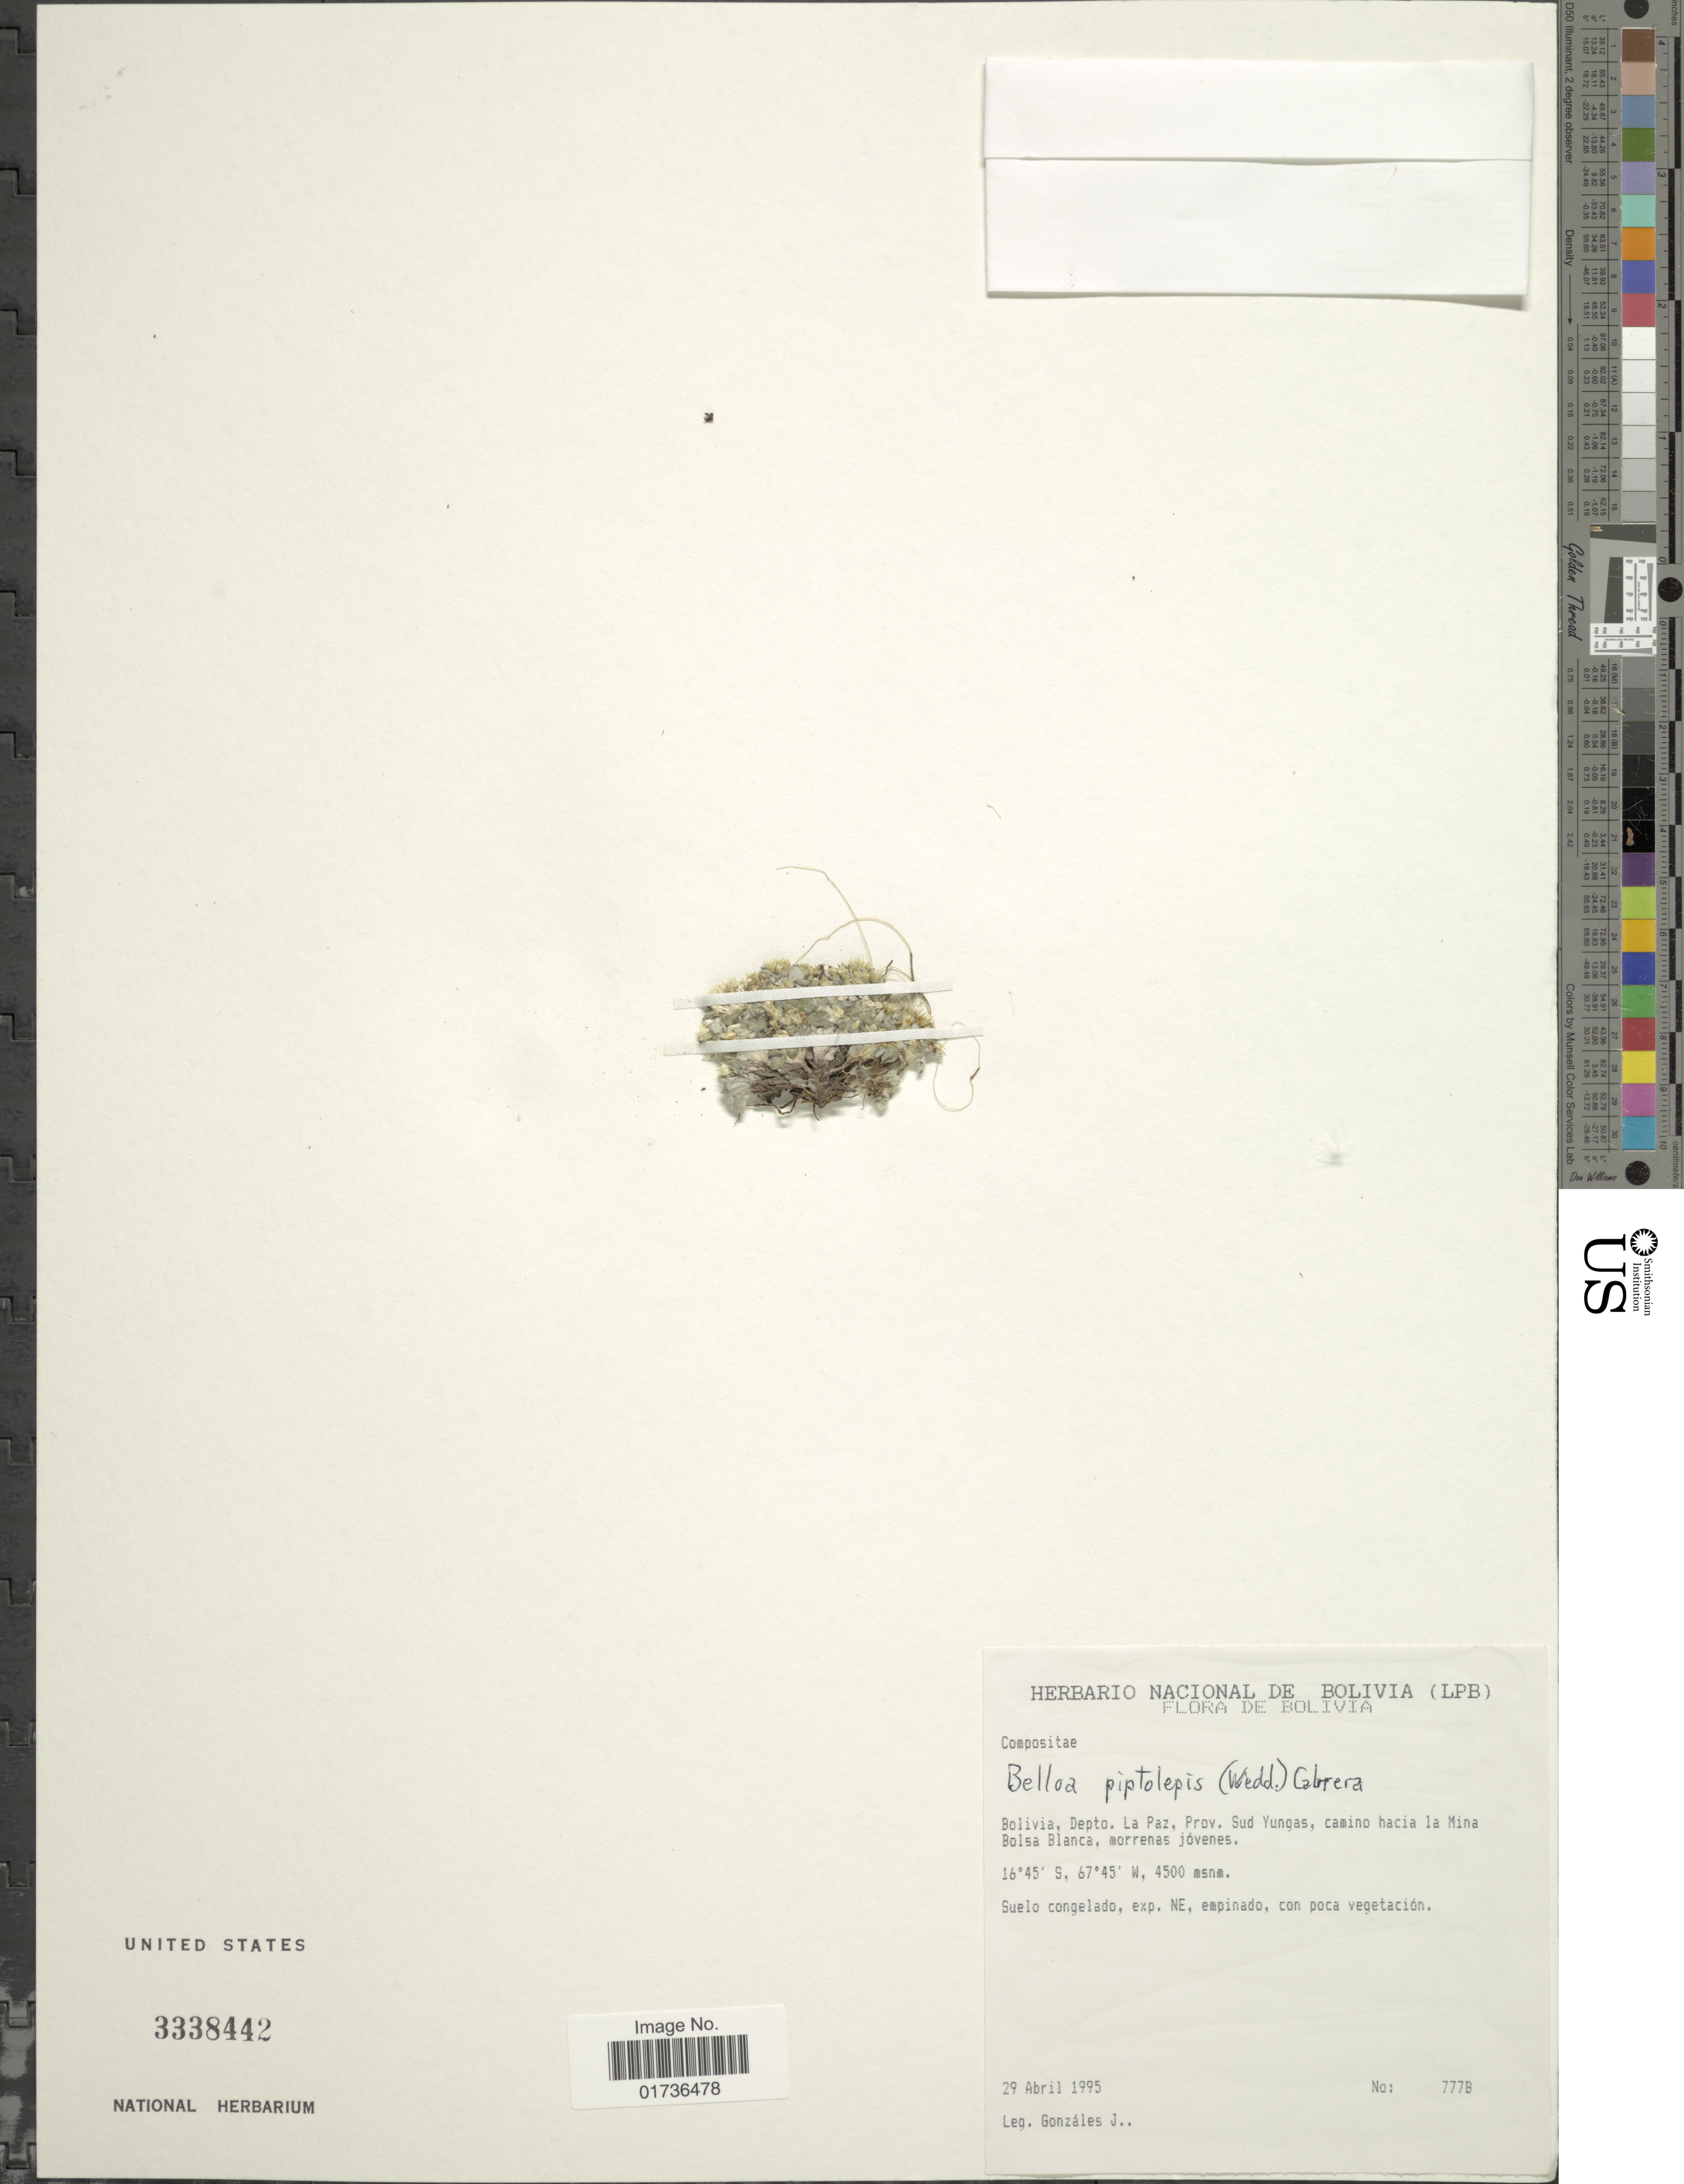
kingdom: Plantae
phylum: Tracheophyta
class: Magnoliopsida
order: Asterales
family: Asteraceae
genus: Mniodes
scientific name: Mniodes piptolepis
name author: (Wedd.) S.E. Freire et al.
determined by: Dillon, M. O.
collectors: J. Gonzales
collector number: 7778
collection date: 1995-04-29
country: Bolivia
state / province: La Paz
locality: Depto. La Paz, Prov. Sud Yungas, camino hacia la Mina Bolsa Blanca, morrenas jónes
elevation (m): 4500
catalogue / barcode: US 3338442